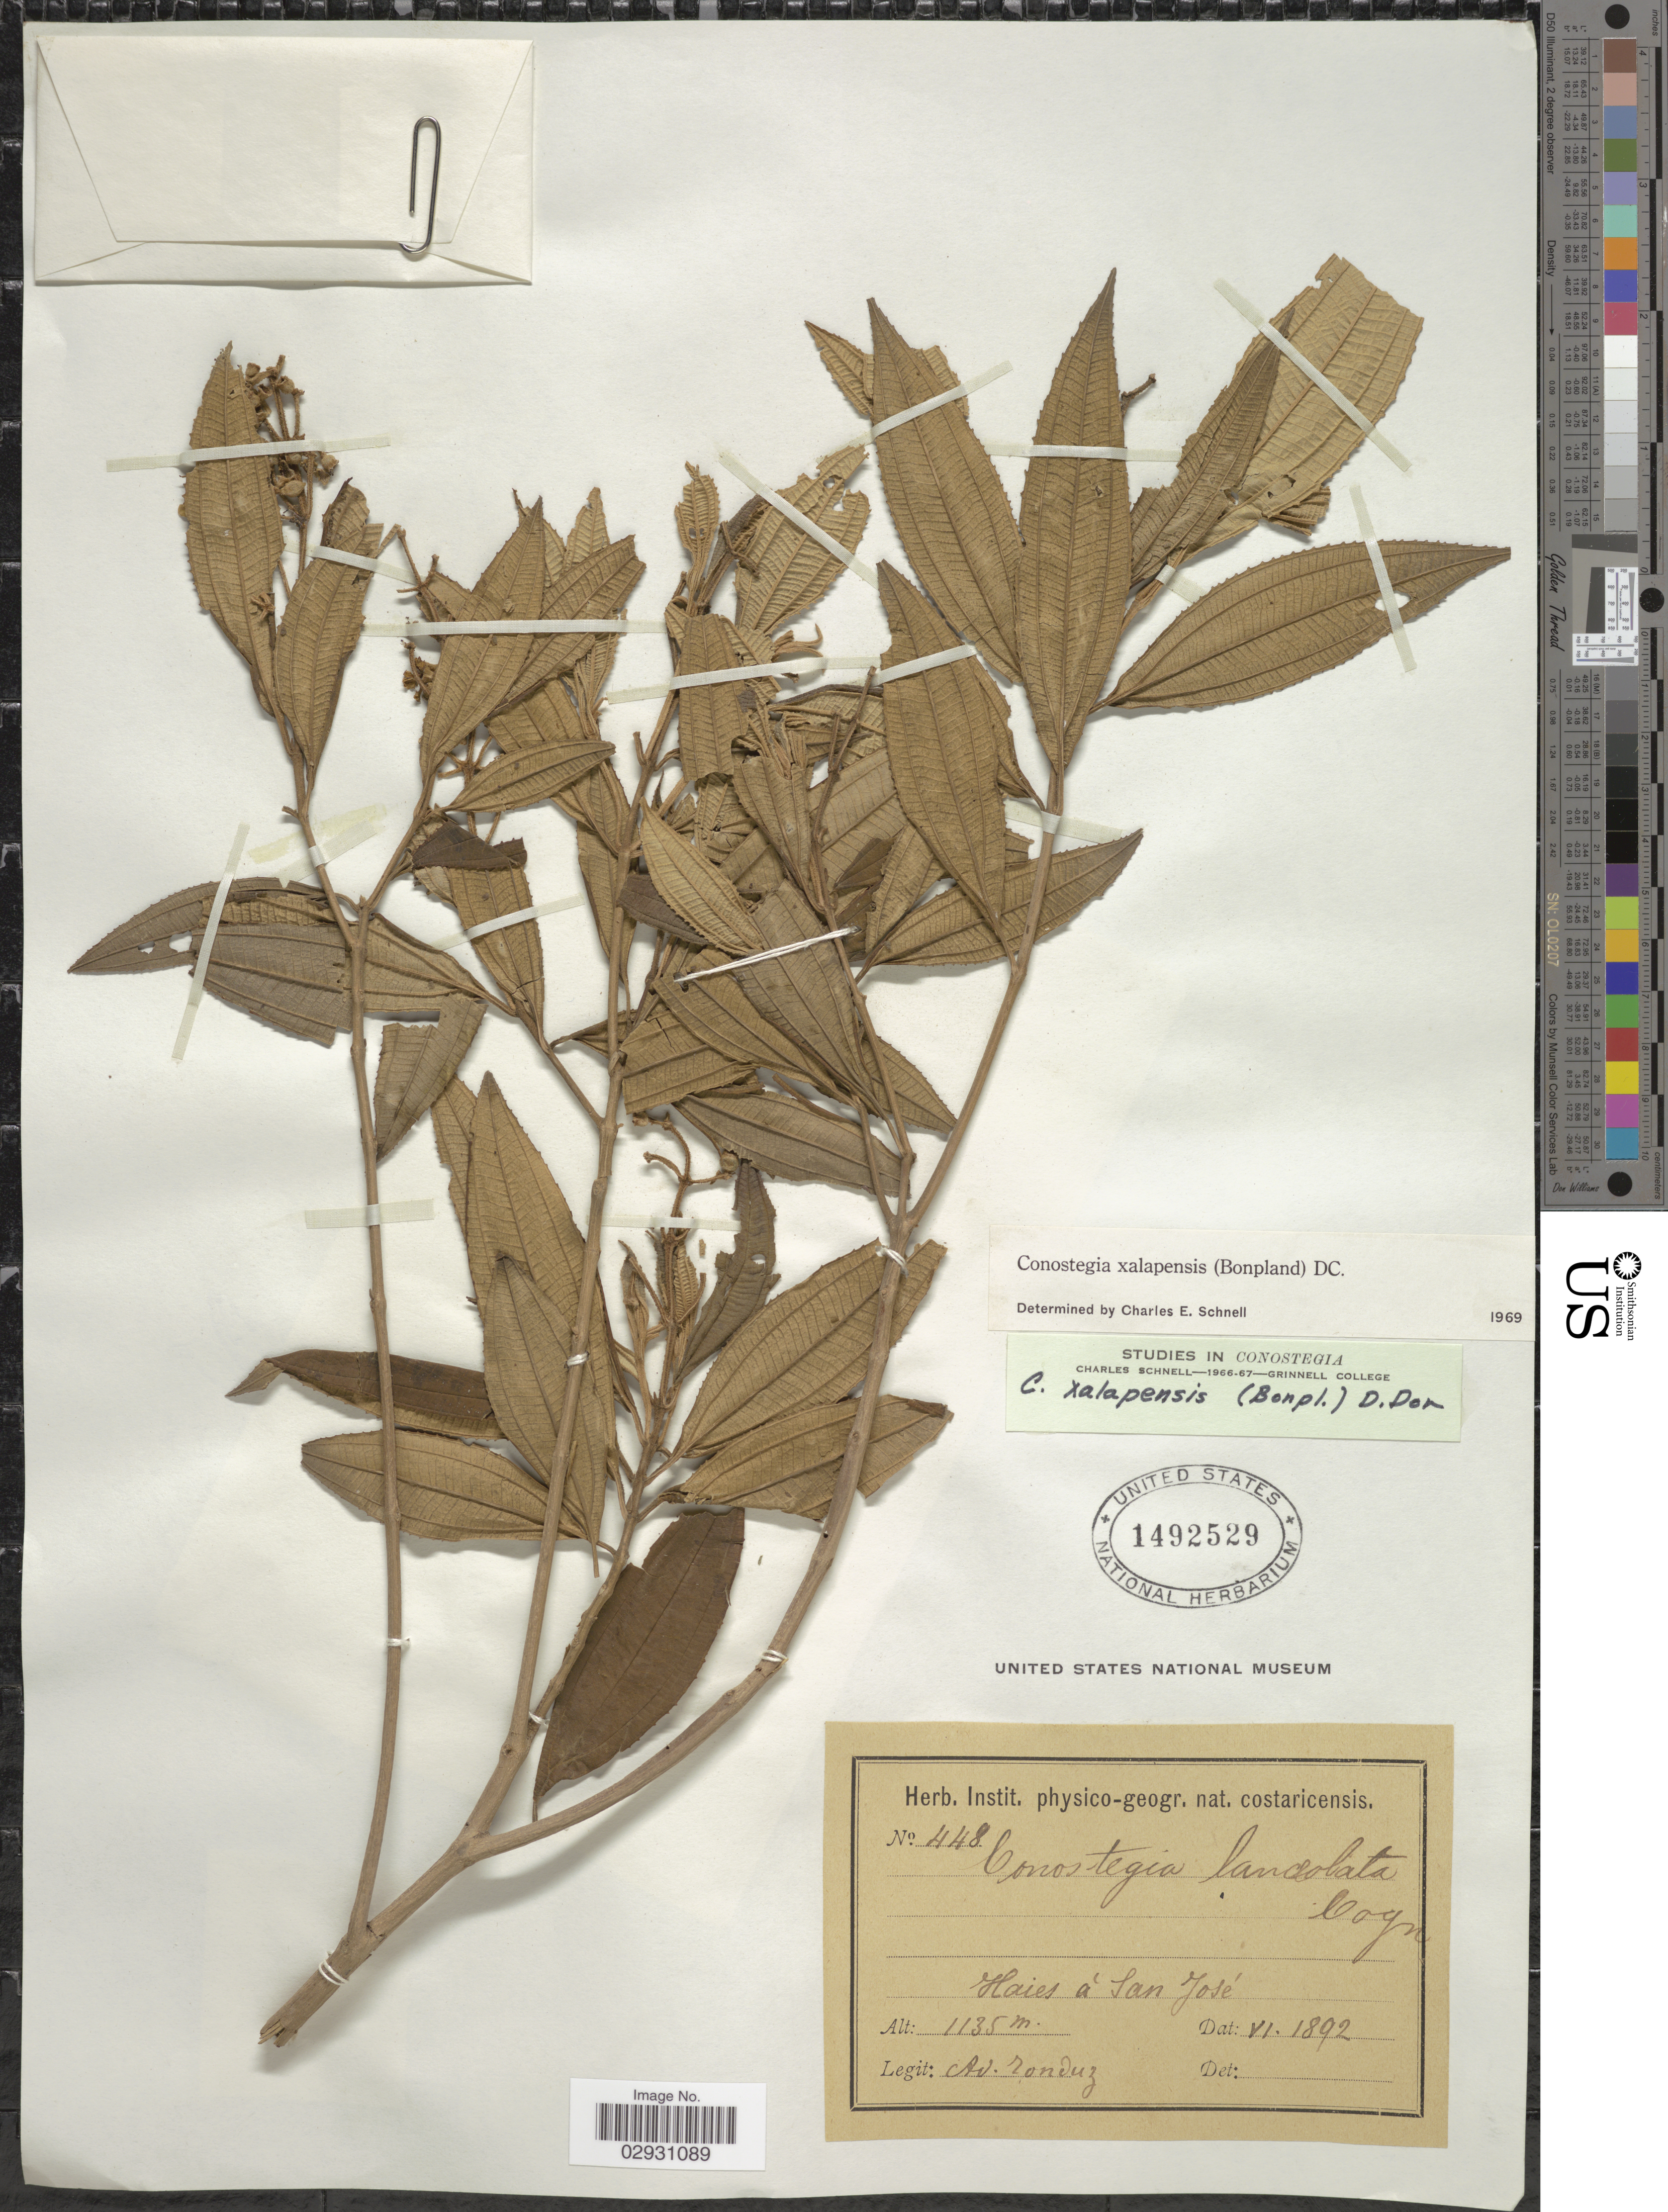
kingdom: Plantae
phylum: Tracheophyta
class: Magnoliopsida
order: Myrtales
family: Melastomataceae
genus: Conostegia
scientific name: Conostegia quadrangularis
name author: Schltdl. ex Steud.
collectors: A. Tonduz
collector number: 448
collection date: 1892-06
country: Costa Rica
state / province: San José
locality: Haies à San José.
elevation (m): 1135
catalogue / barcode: US 1492529